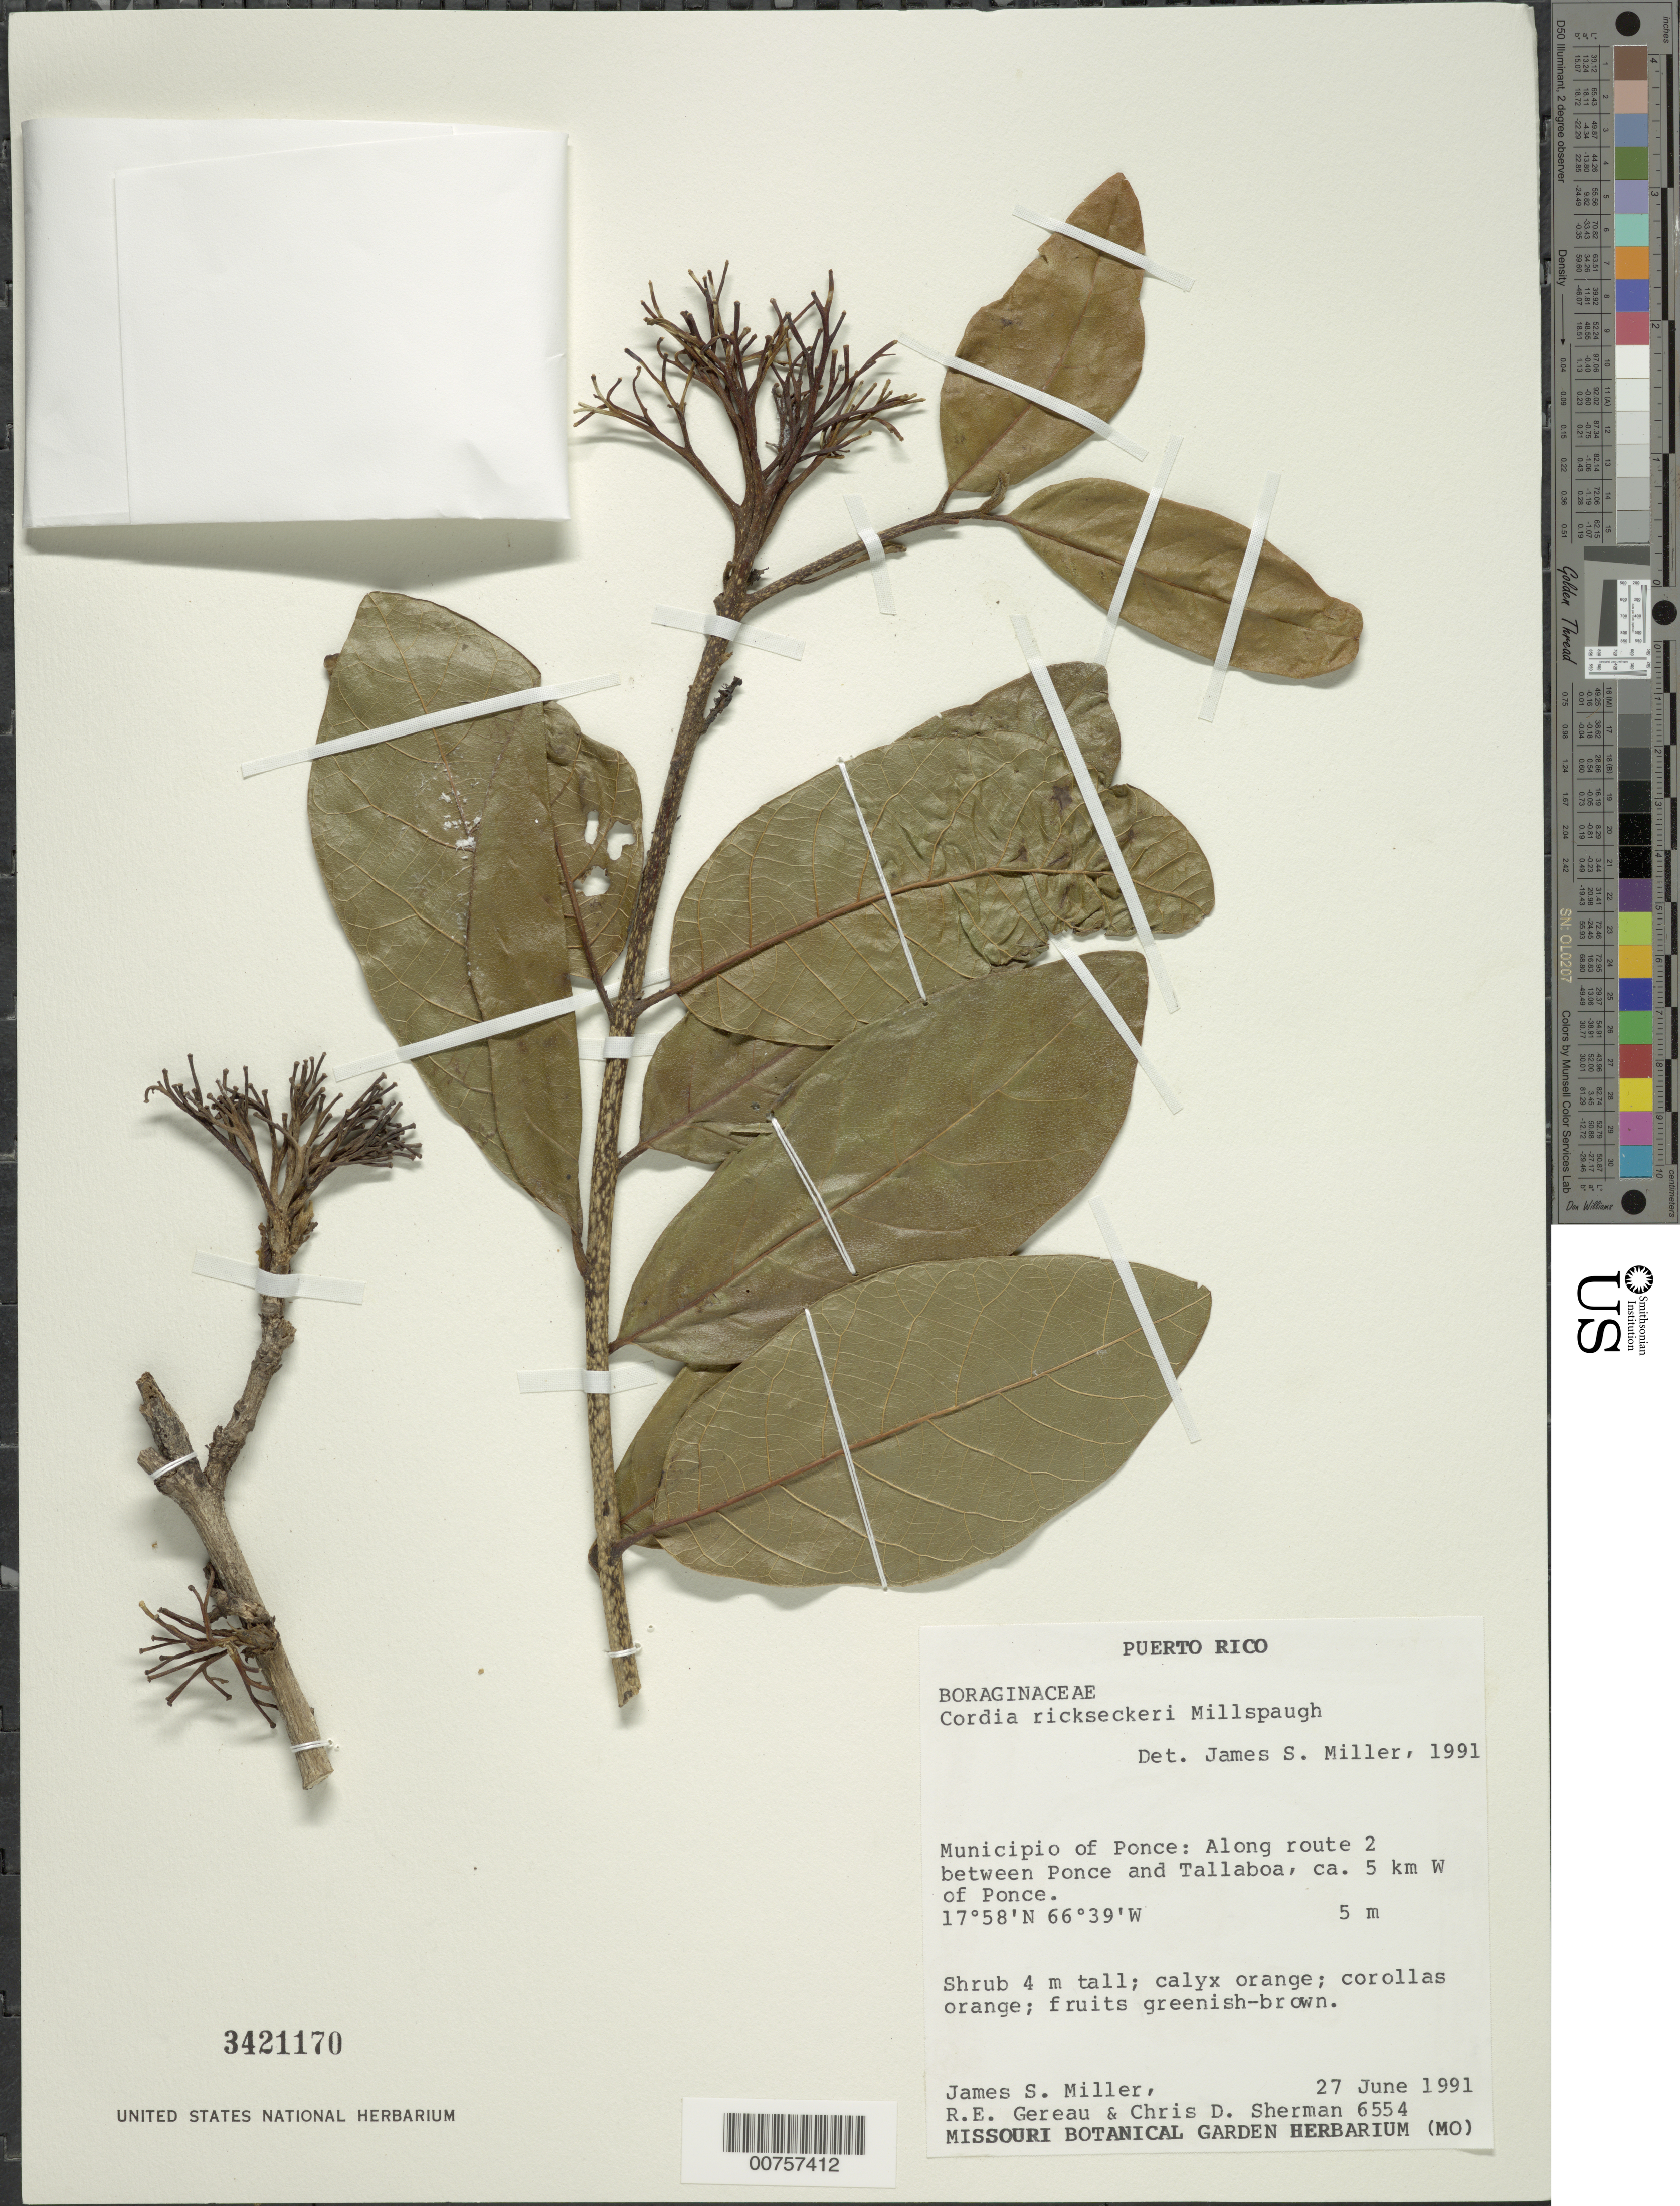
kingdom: Plantae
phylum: Tracheophyta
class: Magnoliopsida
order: Boraginales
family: Cordiaceae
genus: Cordia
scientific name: Cordia rickseckeri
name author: Millsp.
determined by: Miller, James S., (MO), Missouri Botanical Garden (UNITED STATES)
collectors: J. S. Miller, R. E. Gereau & C. Sherman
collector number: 6554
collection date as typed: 27 Jun 1991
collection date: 1991-06-27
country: Puerto Rico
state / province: Ponce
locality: Municipio de Ponce: Along route 2 between Ponce and Tallaboa, ca. 5 km W of Ponce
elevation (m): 5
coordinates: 17.96666667, -66.65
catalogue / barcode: US 3421170